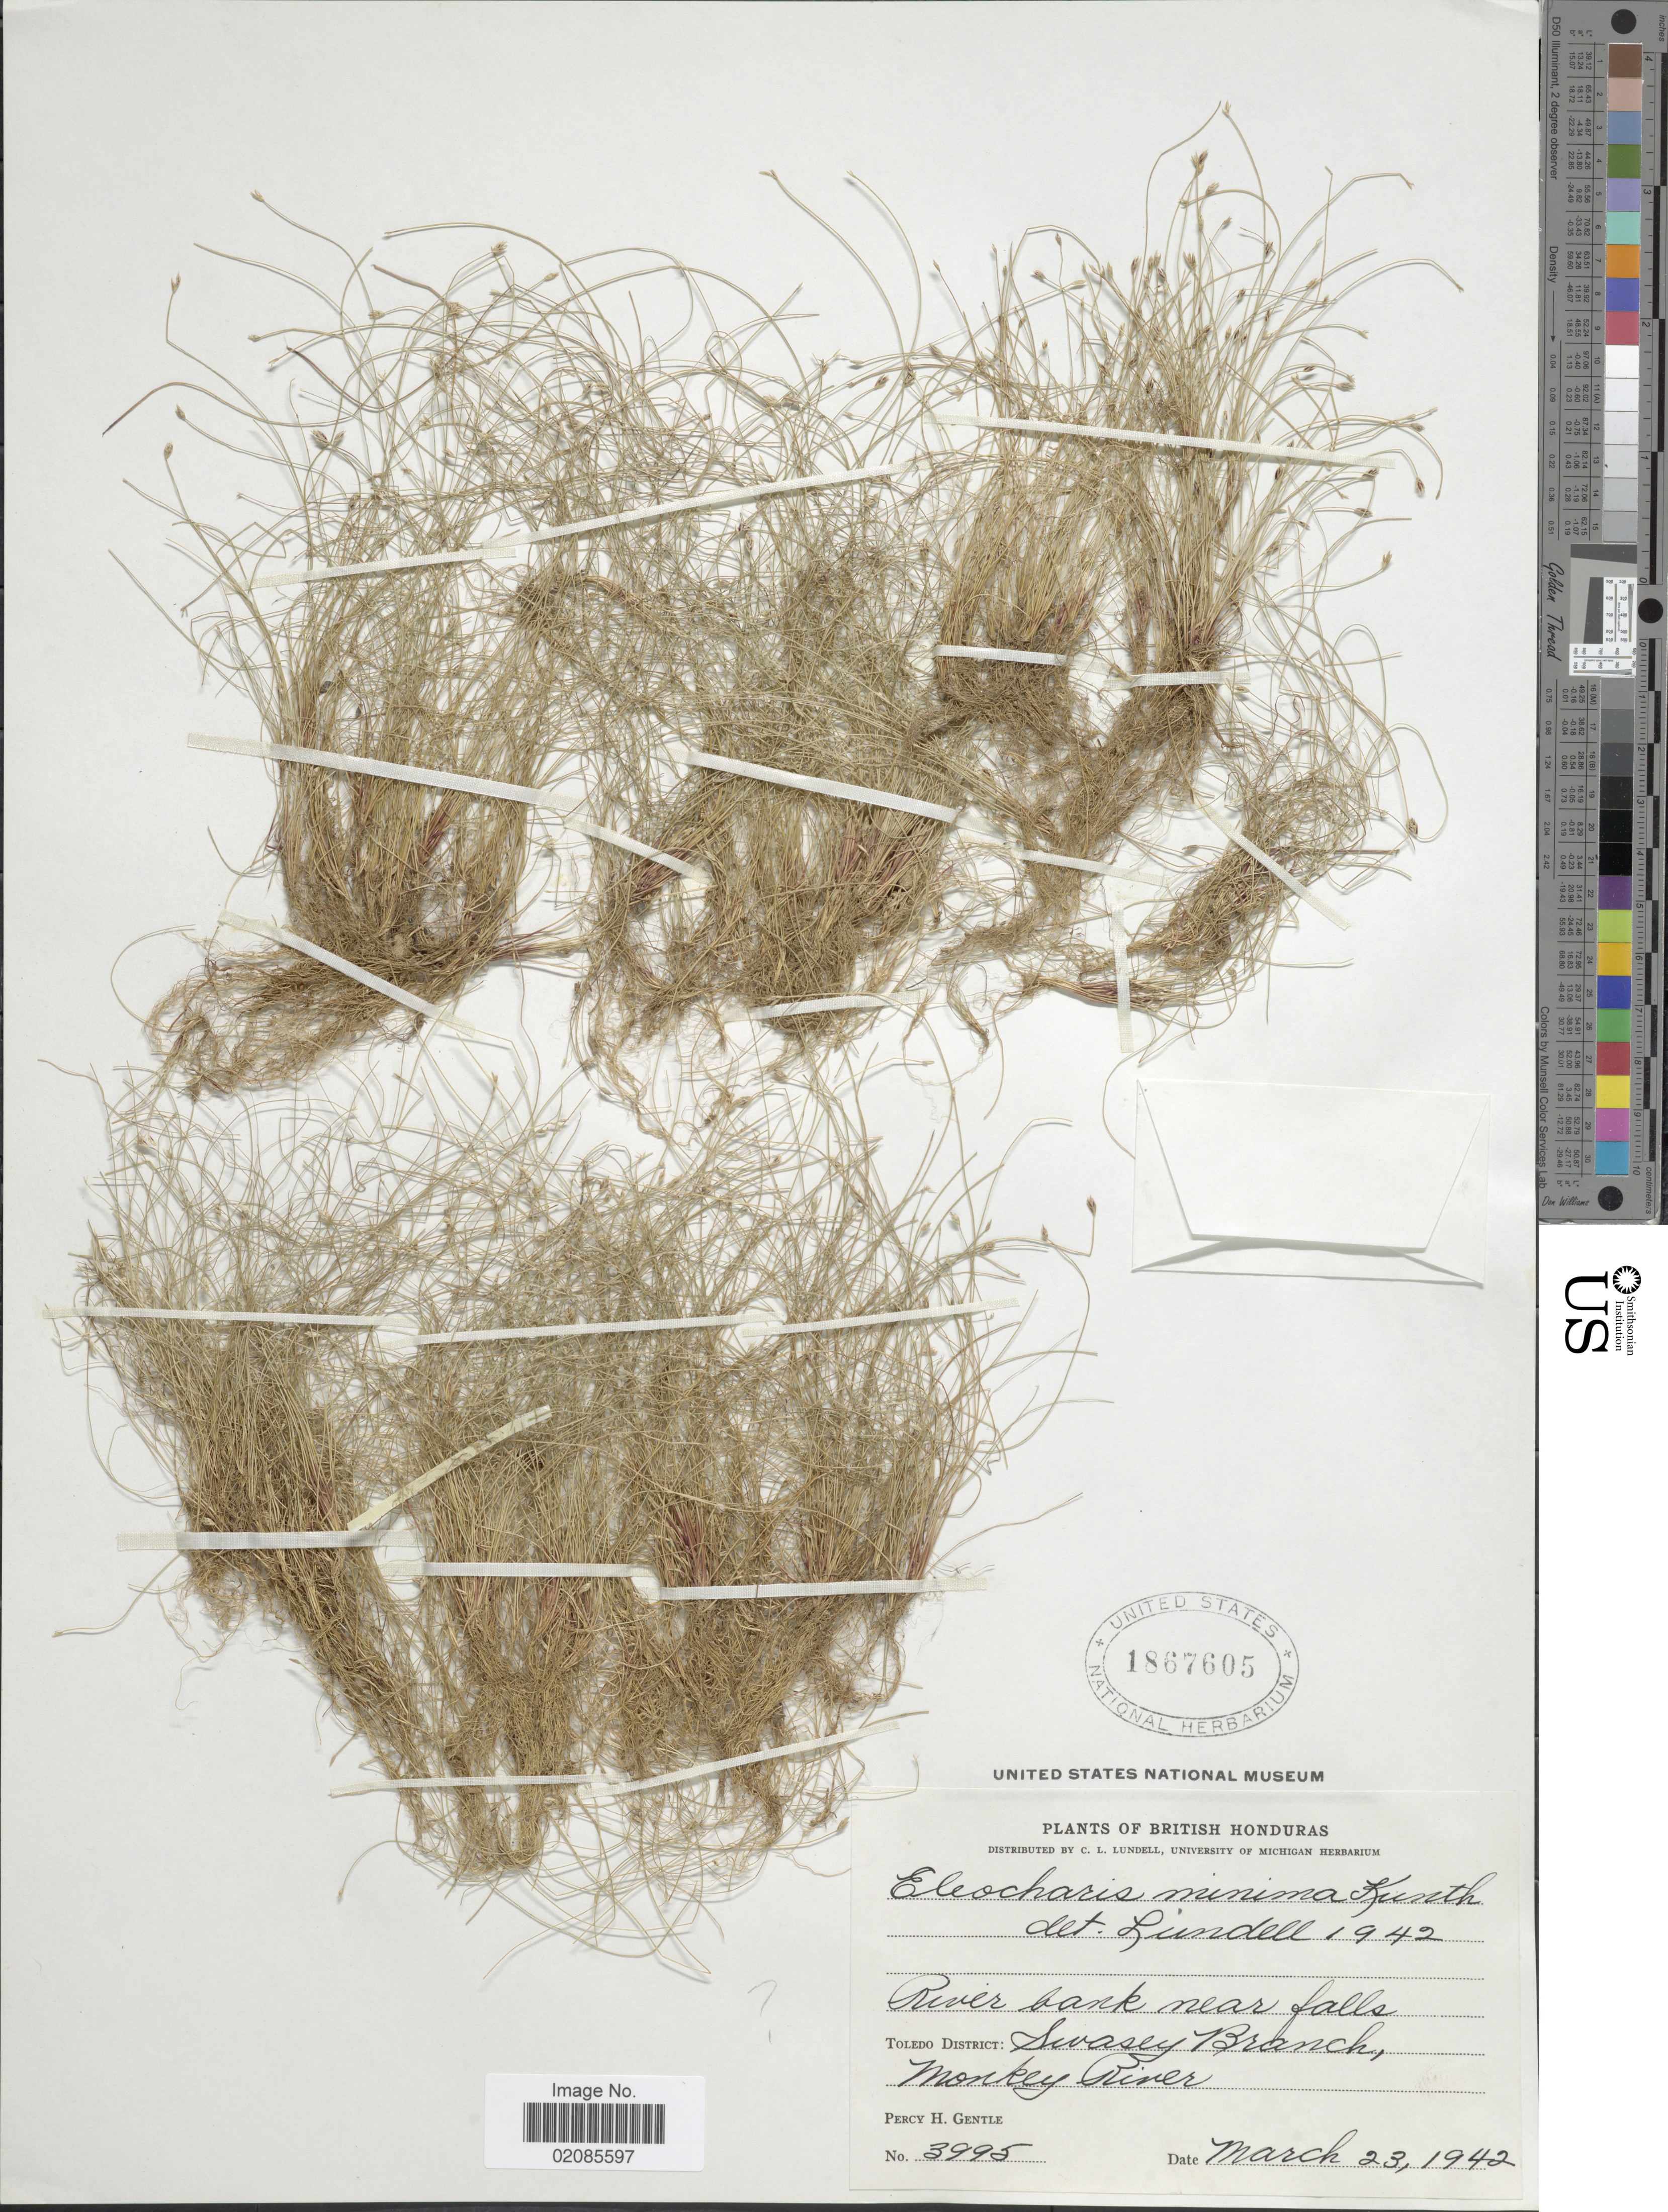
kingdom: Plantae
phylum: Tracheophyta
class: Liliopsida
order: Poales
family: Cyperaceae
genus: Eleocharis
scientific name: Eleocharis microcarpa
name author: Torr.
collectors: P. H. Gentle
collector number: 3995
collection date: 1942-03-23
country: Belize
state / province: Toledo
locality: River bank near falls, Swasey Branch, Monkey River.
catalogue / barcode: US 1867605